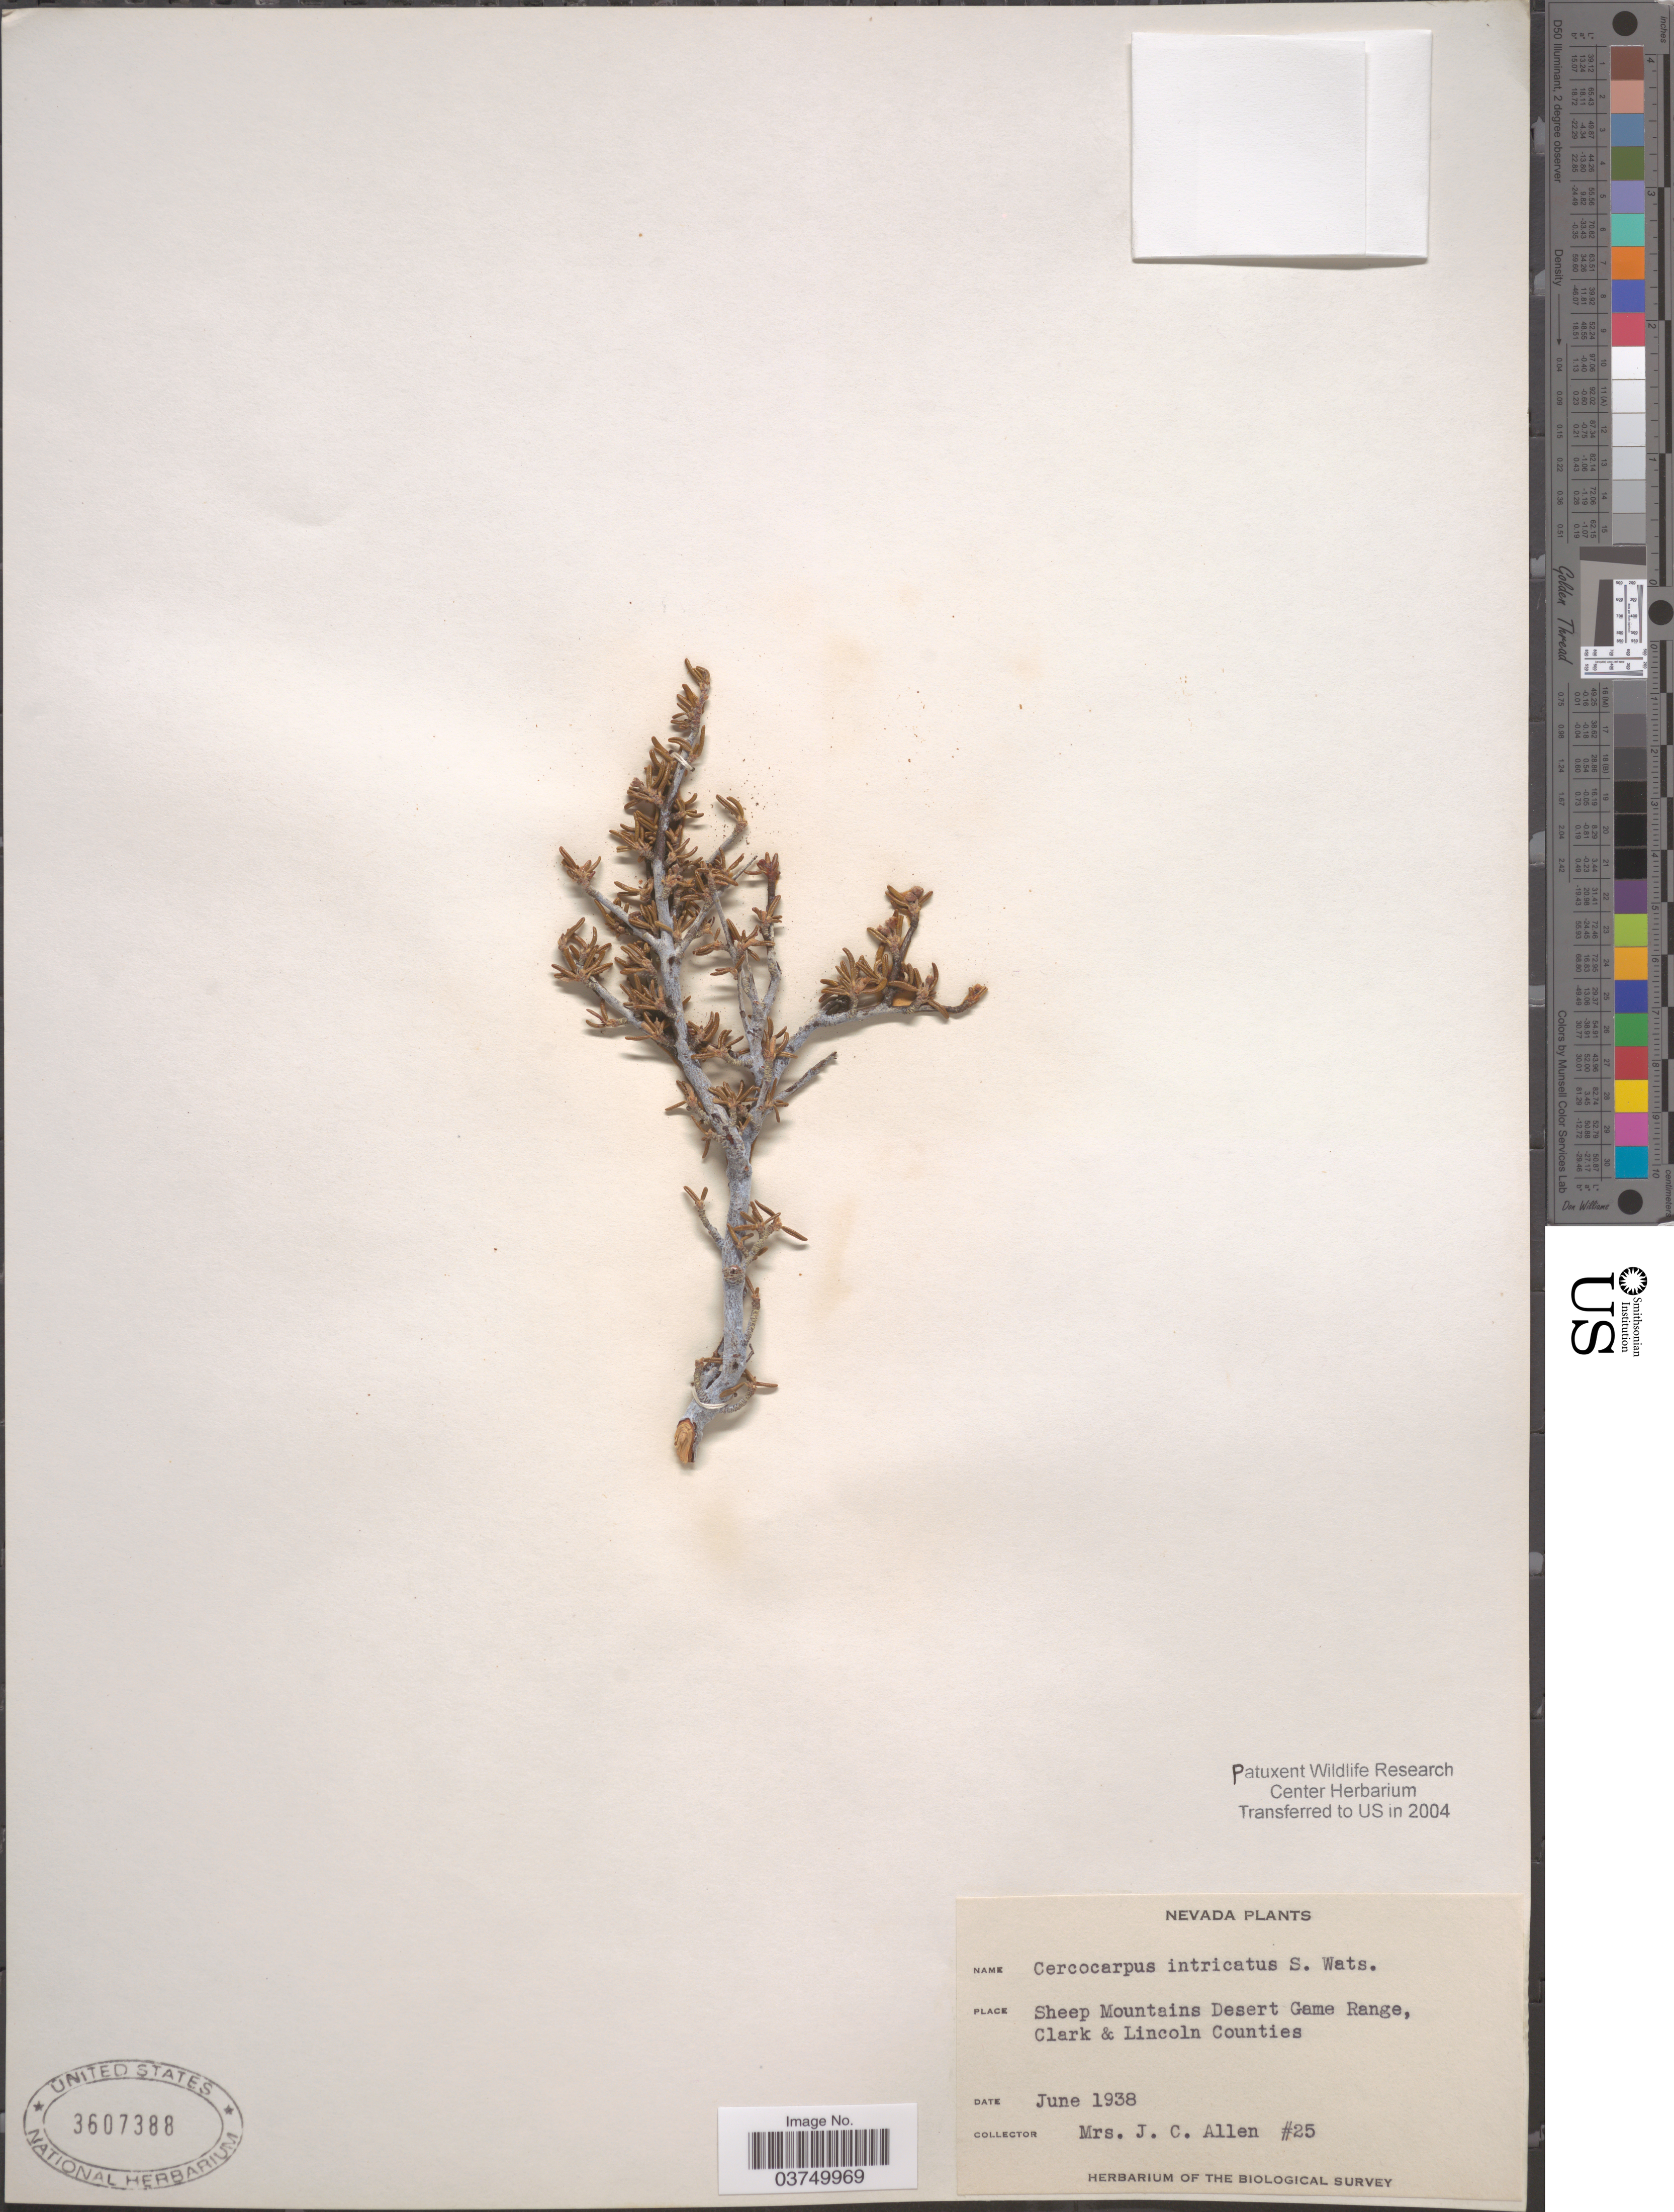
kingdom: Plantae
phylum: Tracheophyta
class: Magnoliopsida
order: Rosales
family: Rosaceae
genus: Cercocarpus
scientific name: Cercocarpus ledifolius var. intricatus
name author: Nutt.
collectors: Mrs. J. C. Allen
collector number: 25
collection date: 1938-06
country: United States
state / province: Nevada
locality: Sheep Mountains Desert Game Range, Clark & Lincoln Counties.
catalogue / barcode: US 3607388